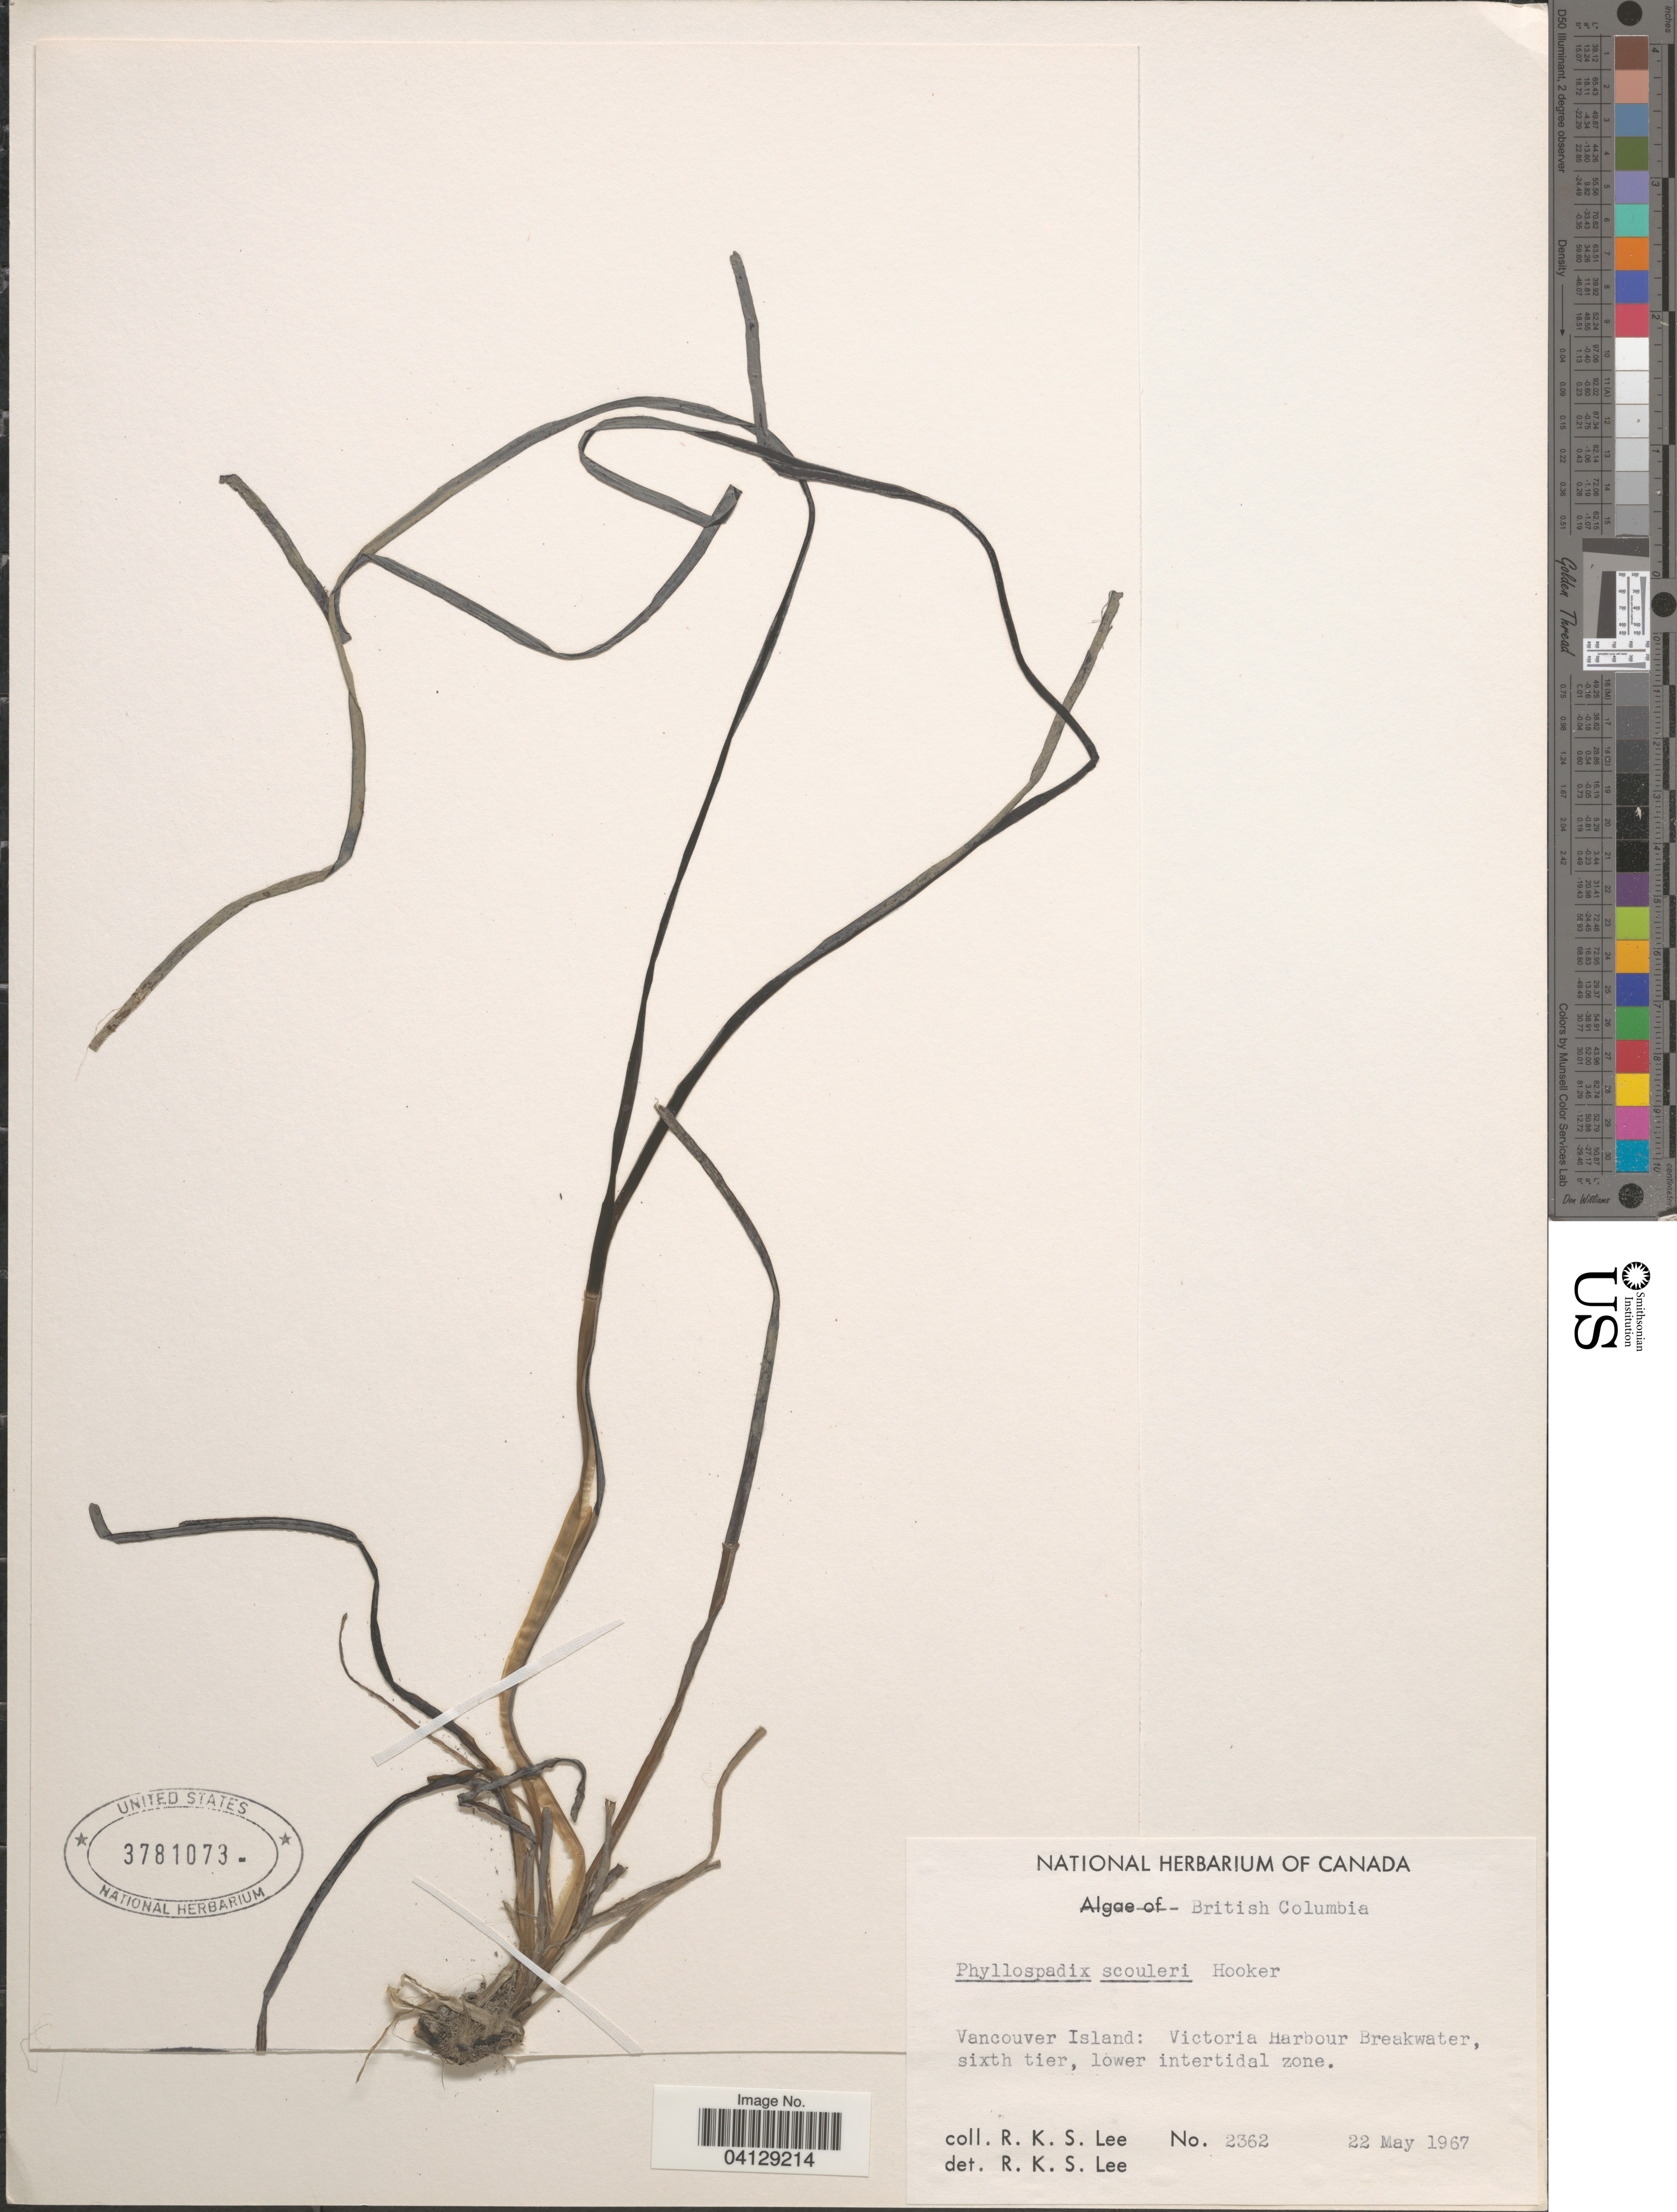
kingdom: Plantae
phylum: Tracheophyta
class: Liliopsida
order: Alismatales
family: Zosteraceae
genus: Phyllospadix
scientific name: Phyllospadix scouleri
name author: Hook.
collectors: R. K. Lee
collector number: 2362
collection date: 1967-05-22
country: Canada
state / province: British Columbia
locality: Vancouver Island: Victoria Harbour Breakwater, sixth tier, lower intertidal zone.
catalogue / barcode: US 3781073